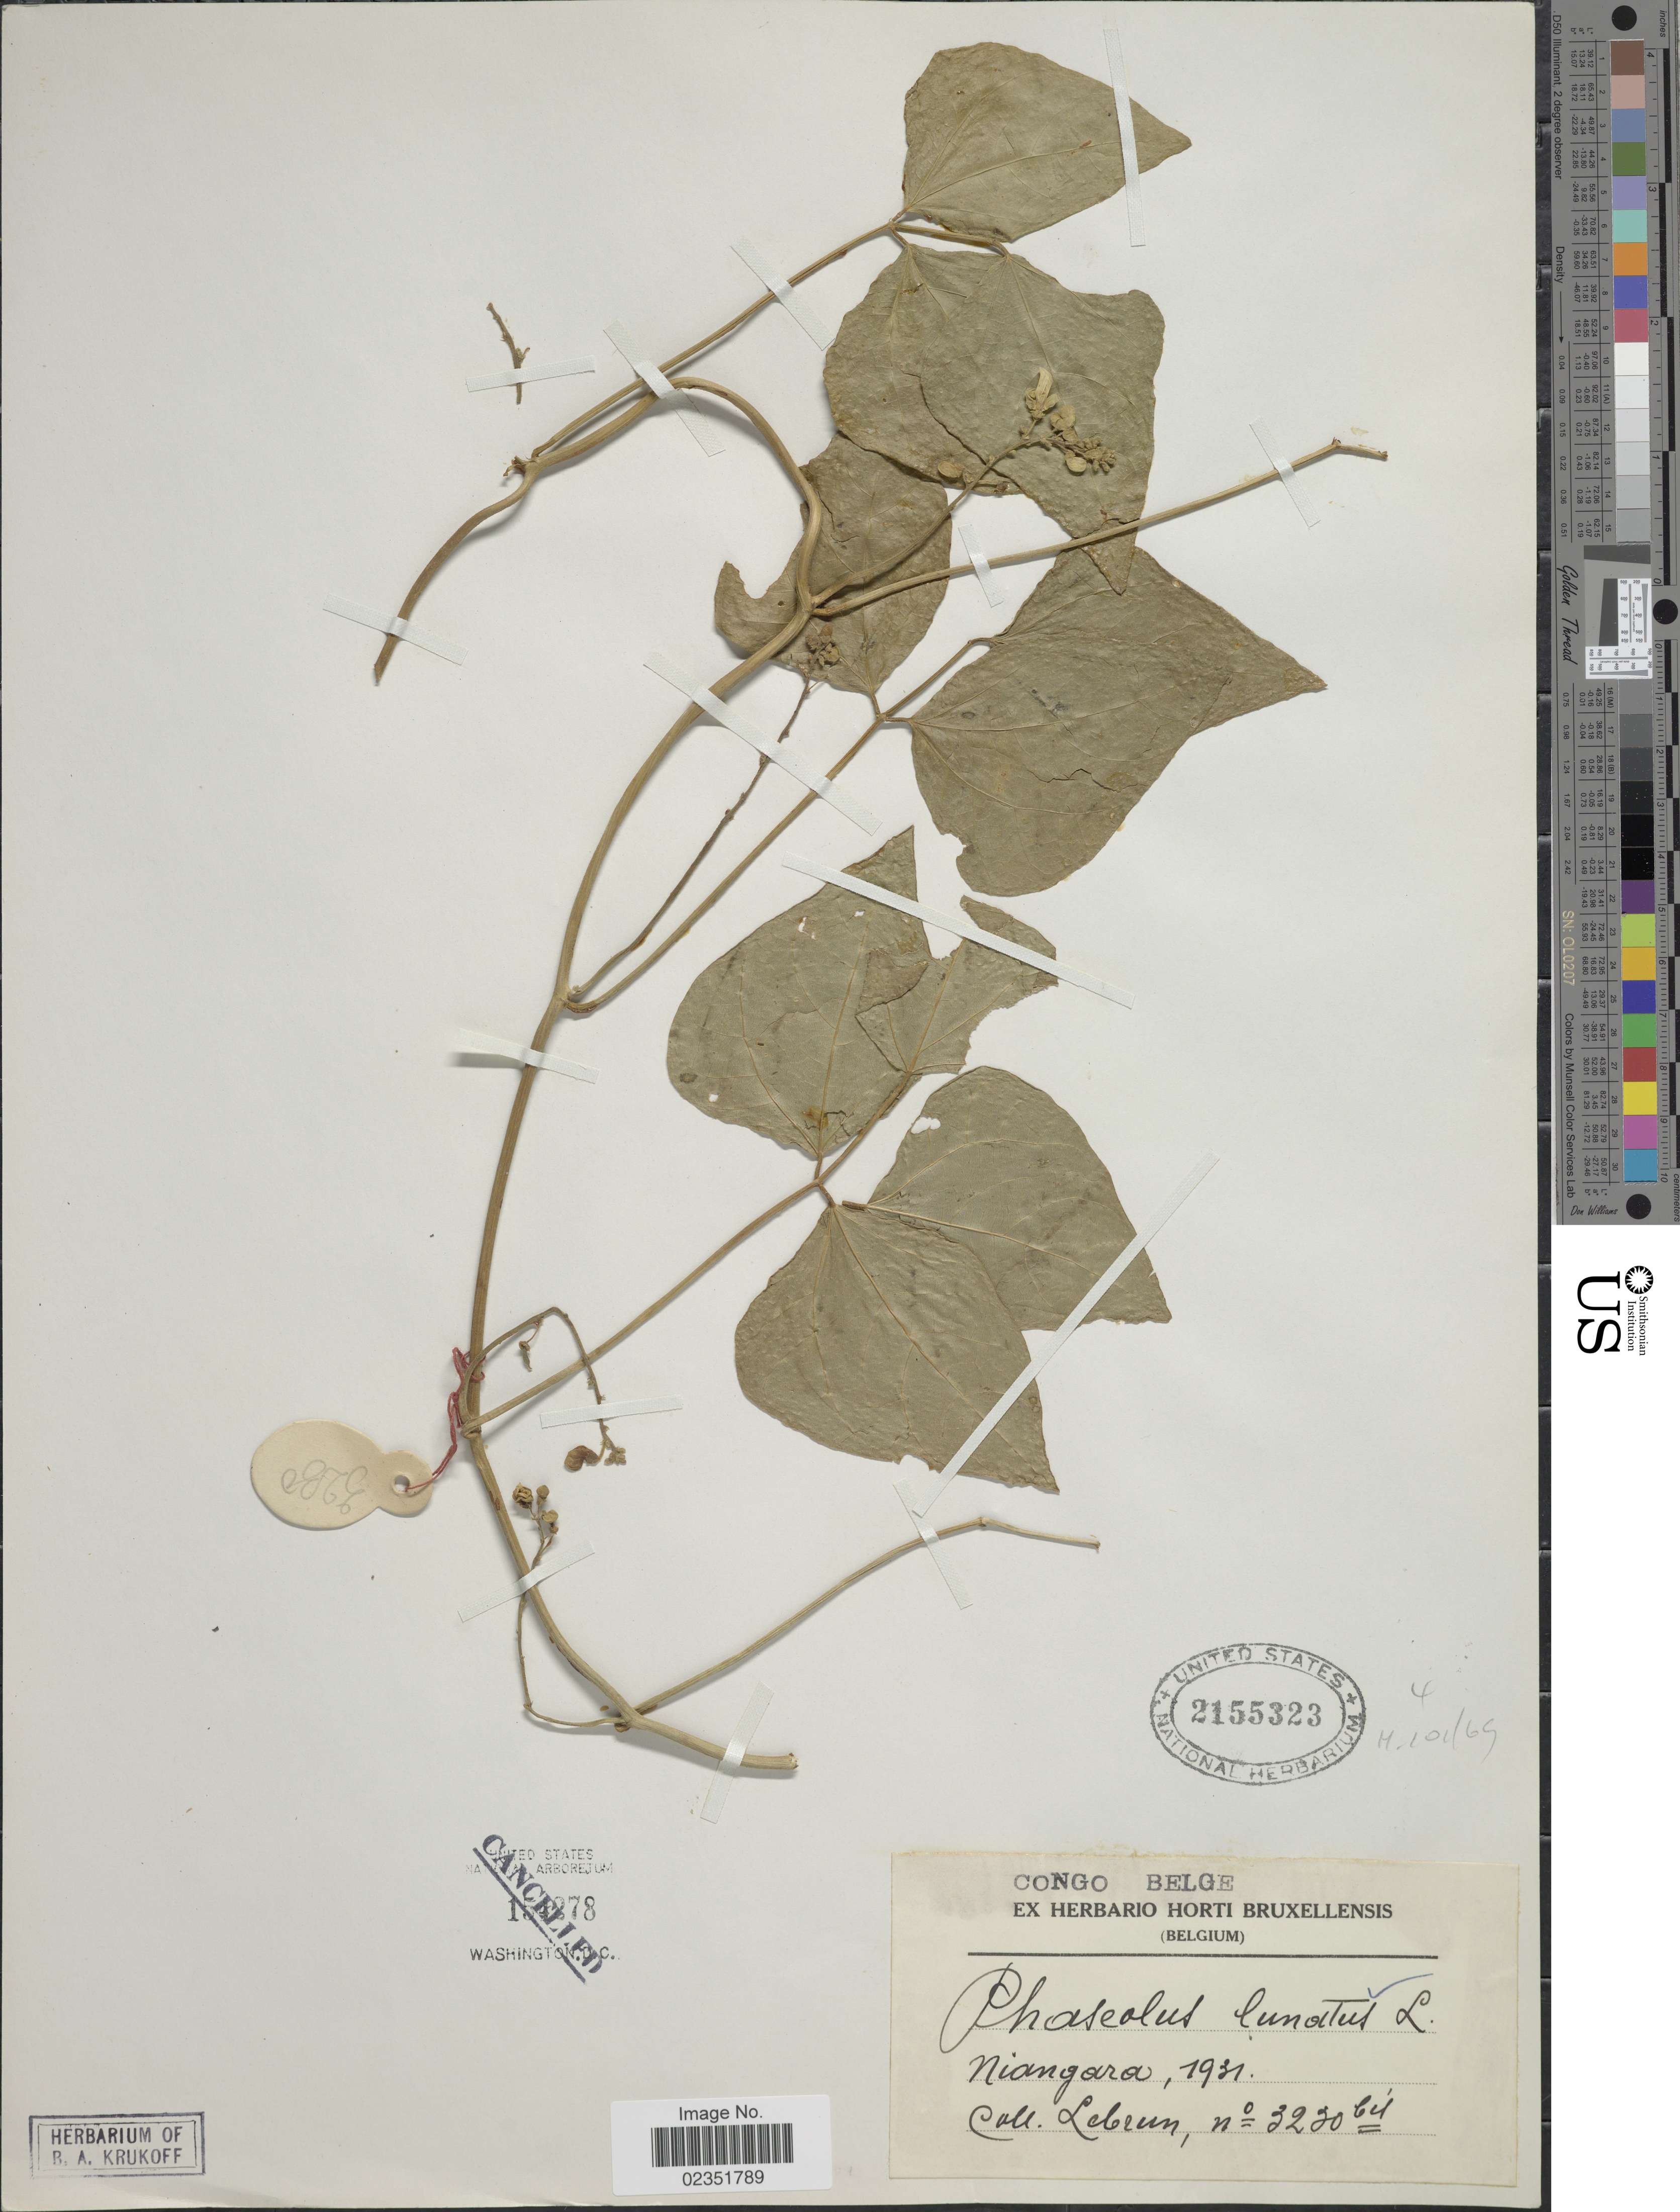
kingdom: Plantae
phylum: Tracheophyta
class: Magnoliopsida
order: Fabales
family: Fabaceae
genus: Phaseolus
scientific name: Phaseolus lunatus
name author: L.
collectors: J.A. Lebrun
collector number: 3220 bis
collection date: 1931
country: Congo, Democratic Republic of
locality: Congo Belge, Niangara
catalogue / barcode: US 2155323